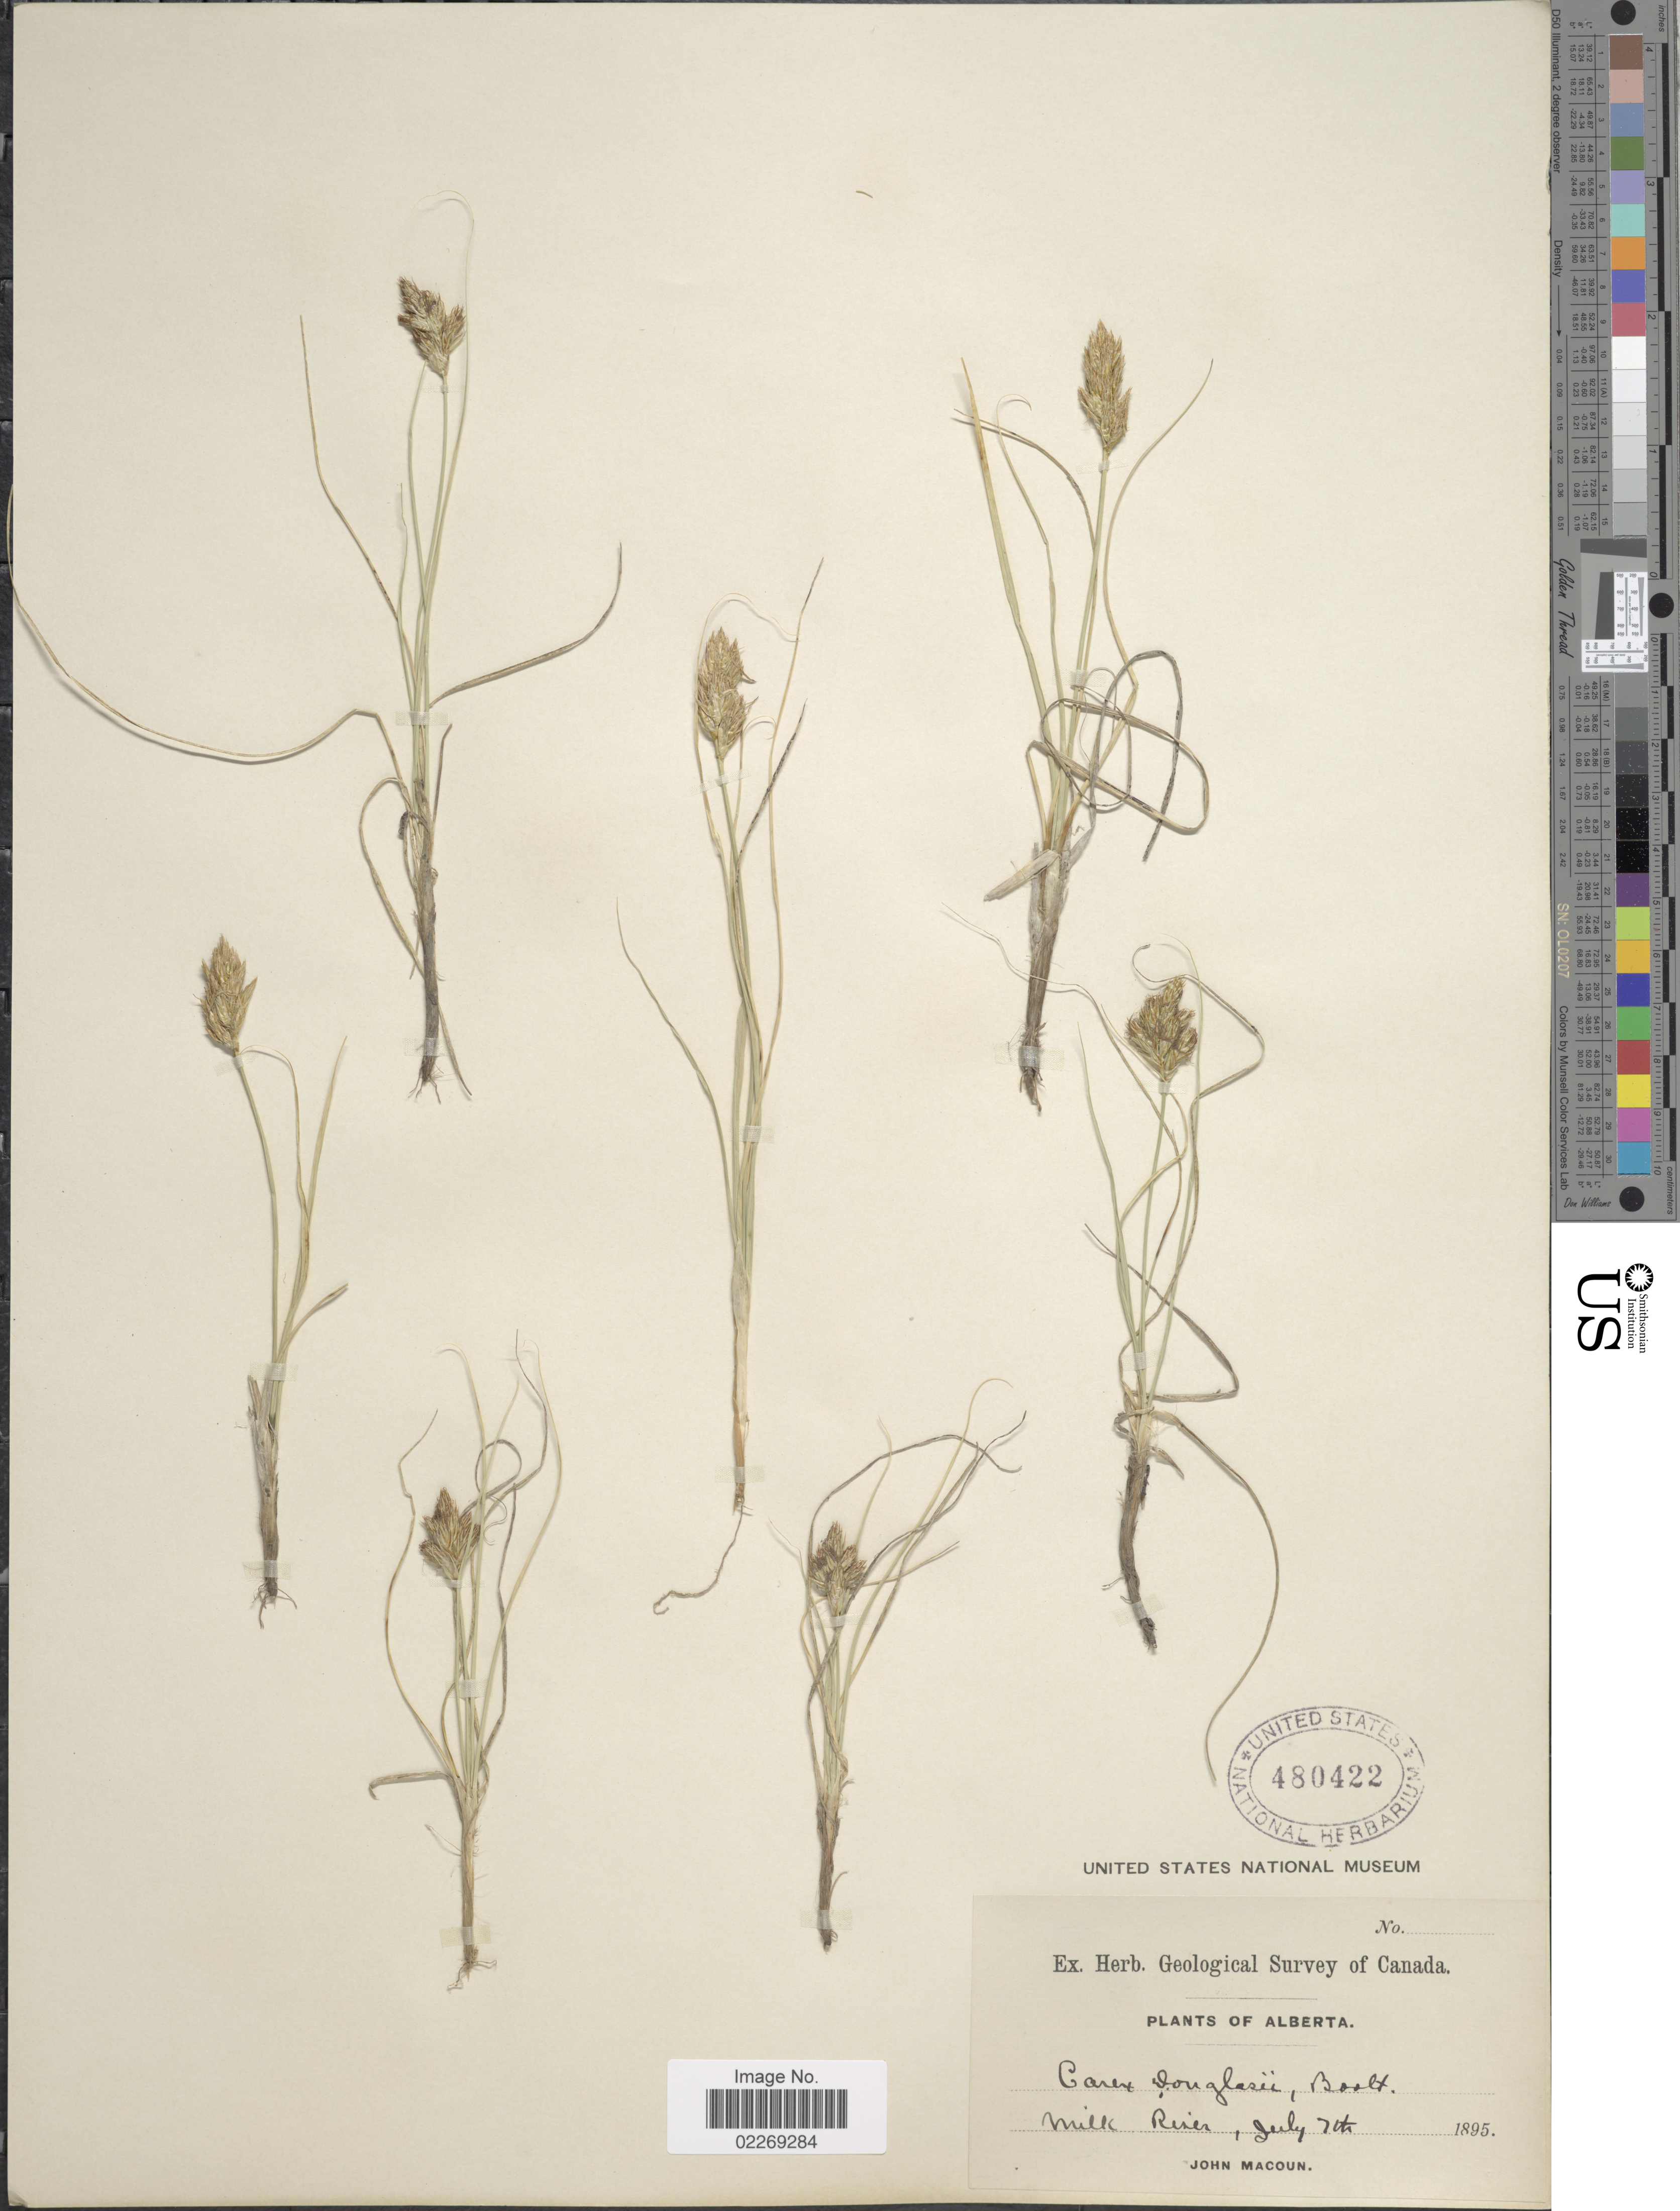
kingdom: Plantae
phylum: Tracheophyta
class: Liliopsida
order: Poales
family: Cyperaceae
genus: Carex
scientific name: Carex douglasii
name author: Boott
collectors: J. Macoun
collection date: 1895-07-07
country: Canada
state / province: Alberta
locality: Milk River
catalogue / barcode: US 480422